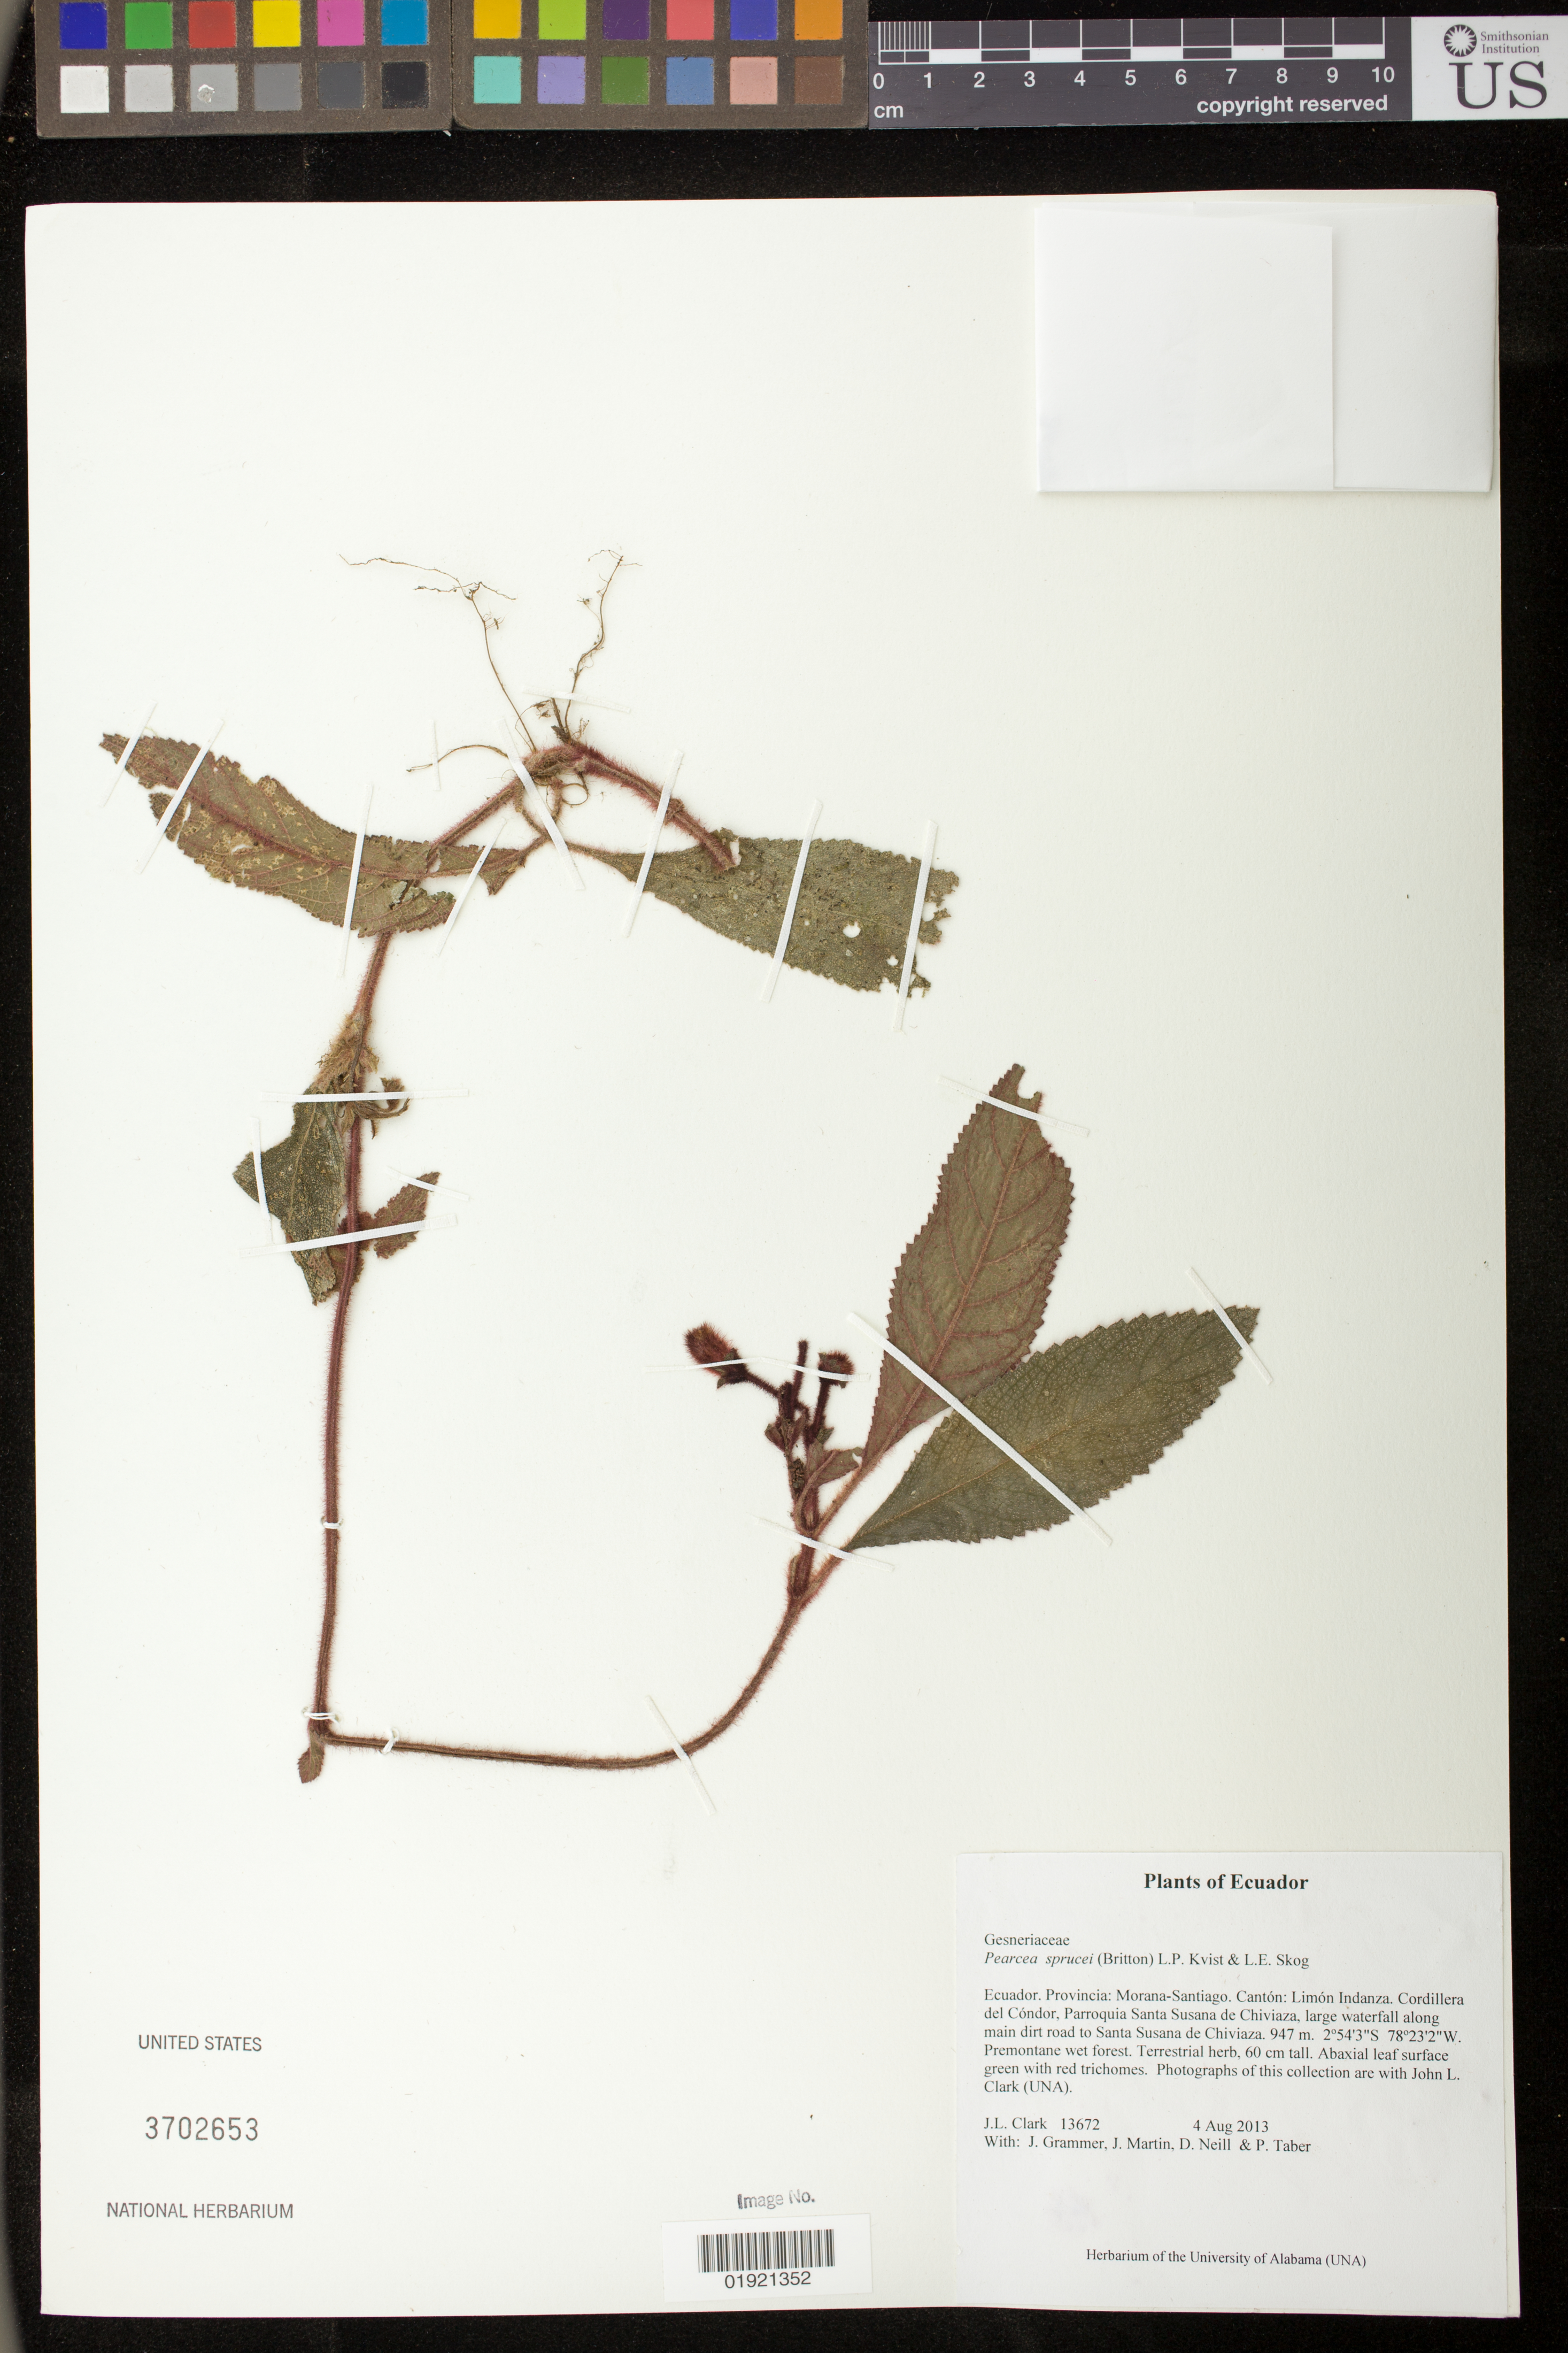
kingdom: Plantae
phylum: Tracheophyta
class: Magnoliopsida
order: Lamiales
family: Gesneriaceae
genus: Pearcea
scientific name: Pearcea sprucei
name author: (Britton) L.P. Kvist & L.E. Skog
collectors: J. L. Clark, J. Grammer, J. Martin, D. Neill & P. Taber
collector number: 13672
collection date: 2013-08-02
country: Ecuador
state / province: Morona-Santiago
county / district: Limón Indanza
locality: Cordillera del Condor, Parroquia Santa Susana de Chiviaza, large waterfall along main dirt road to Santa Susana de Chiviaza.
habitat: Premontane wet forest.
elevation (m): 947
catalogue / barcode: US 3702653